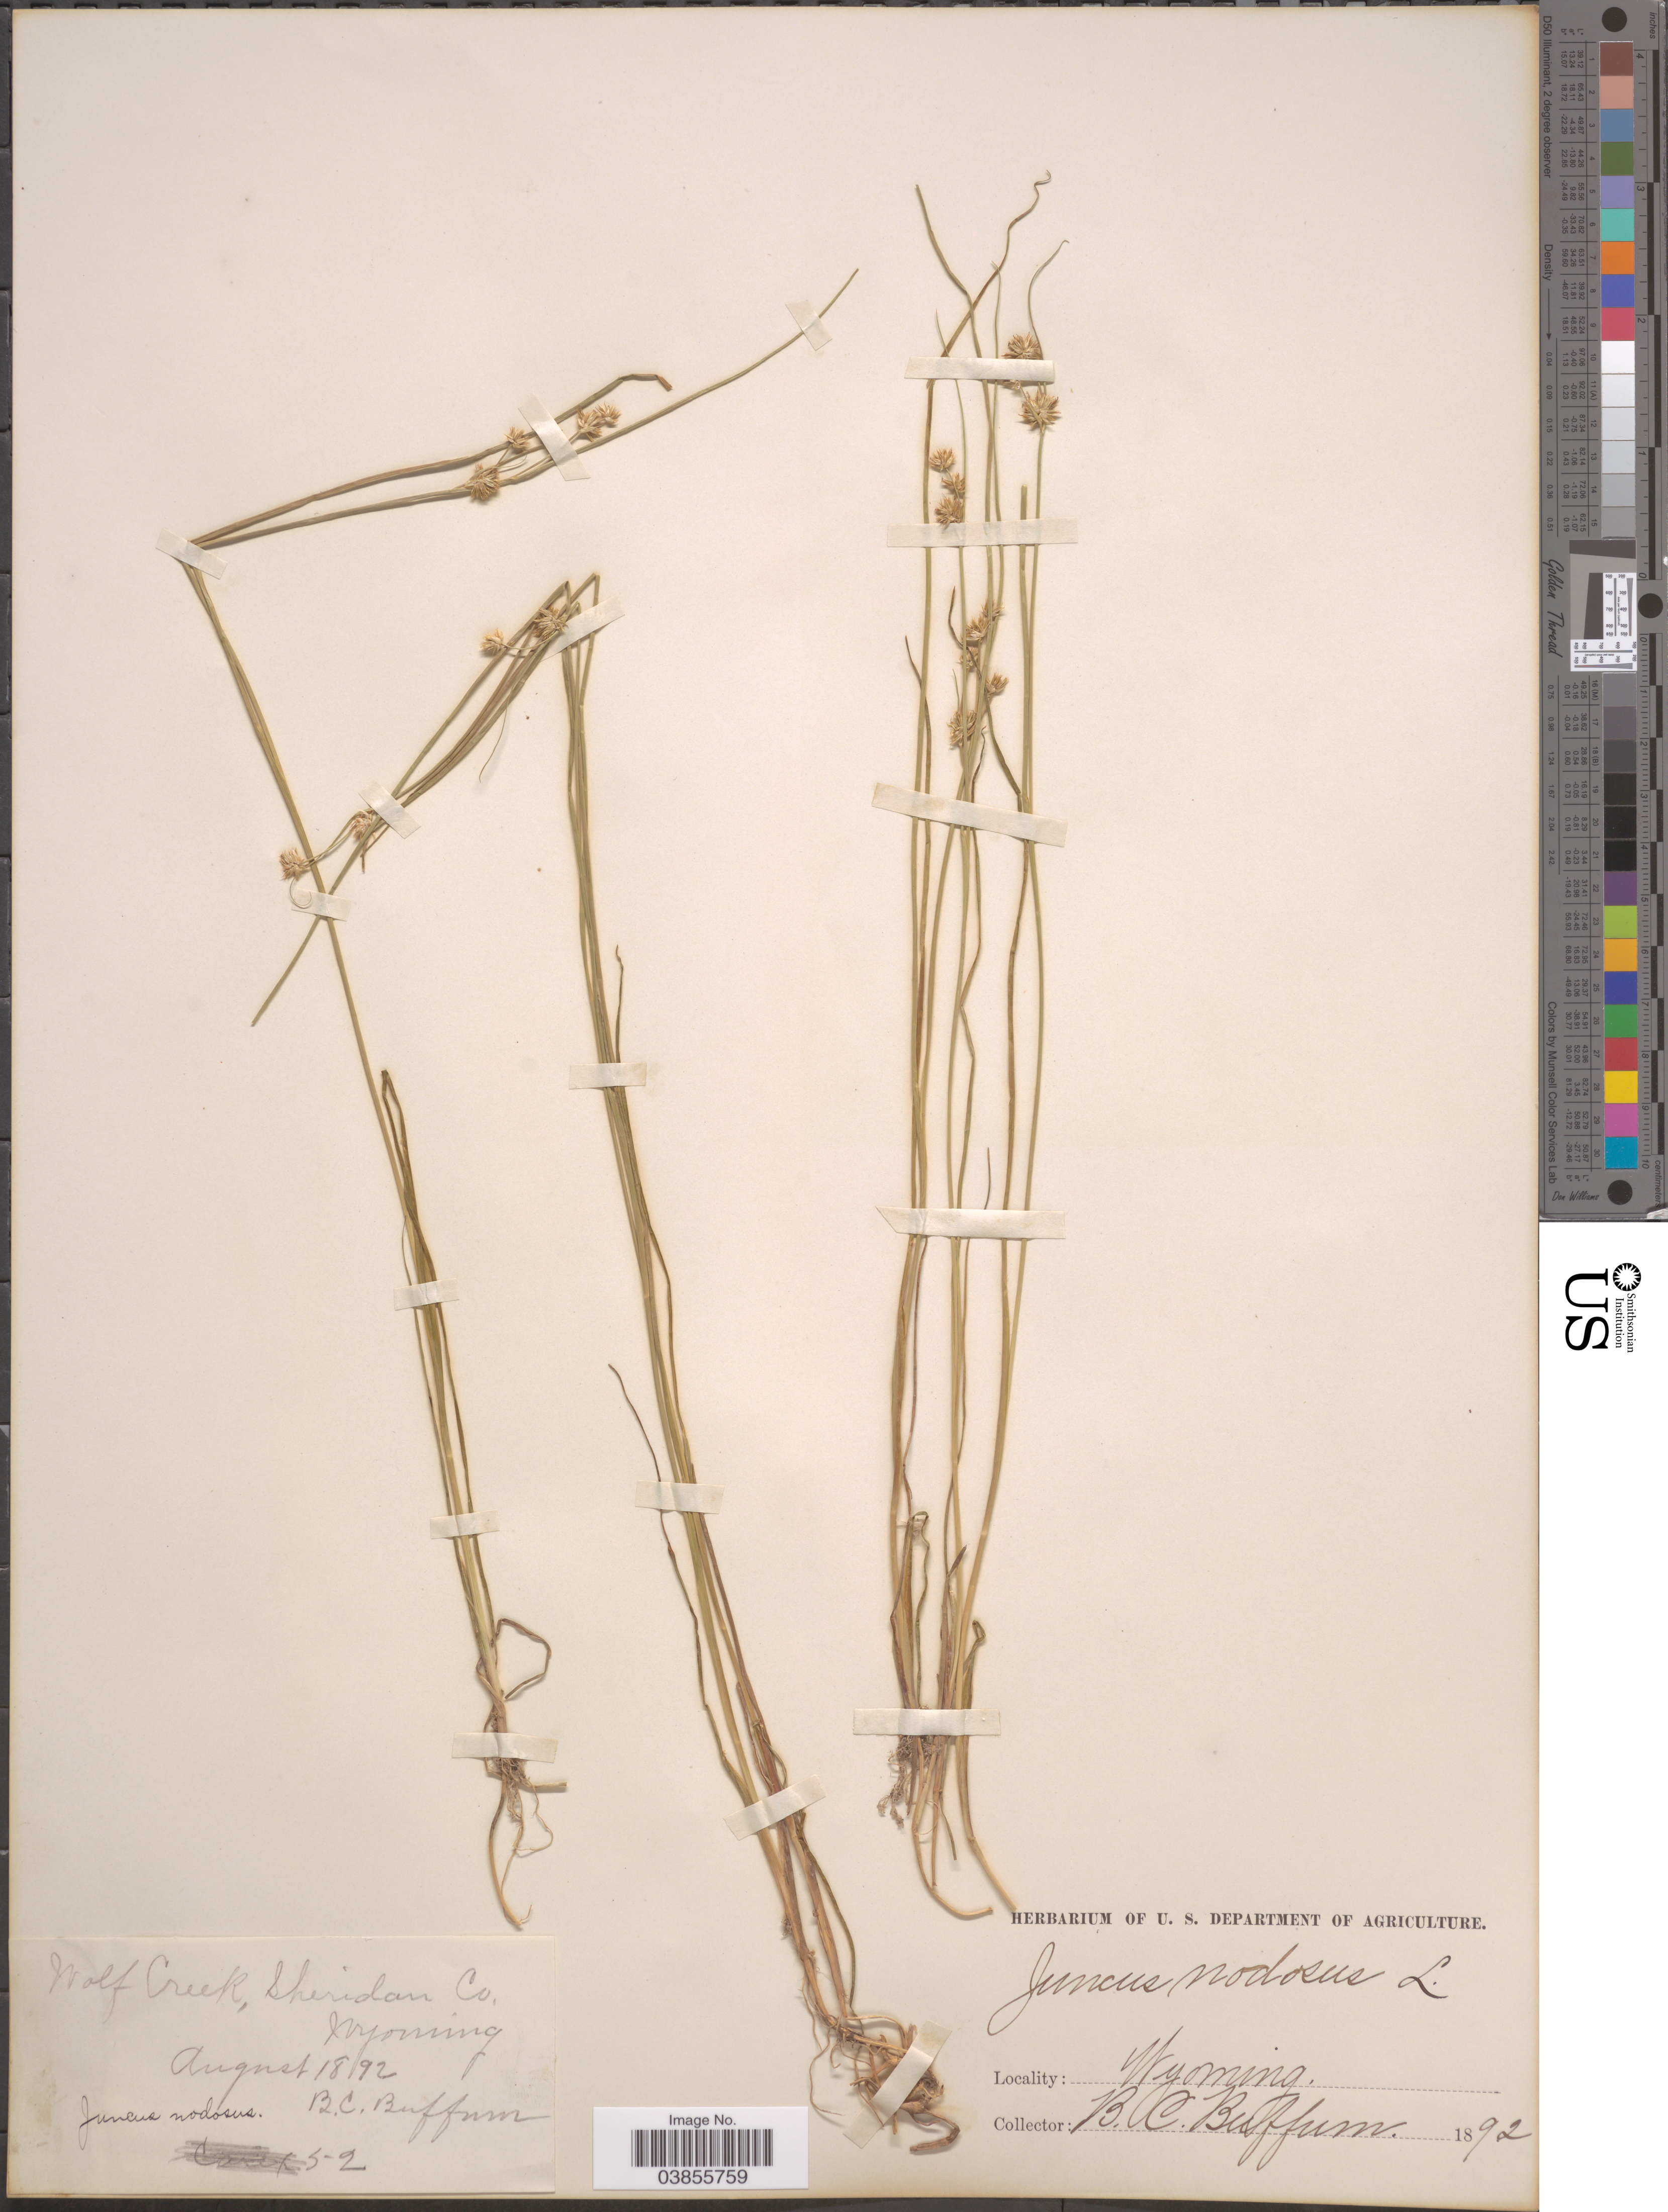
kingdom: Plantae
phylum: Tracheophyta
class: Liliopsida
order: Poales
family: Juncaceae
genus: Juncus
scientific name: Juncus nodosus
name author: L.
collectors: B. Buffum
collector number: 52?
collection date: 1892-08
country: United States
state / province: Wyoming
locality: Wolf Creek, Sheridan Co.